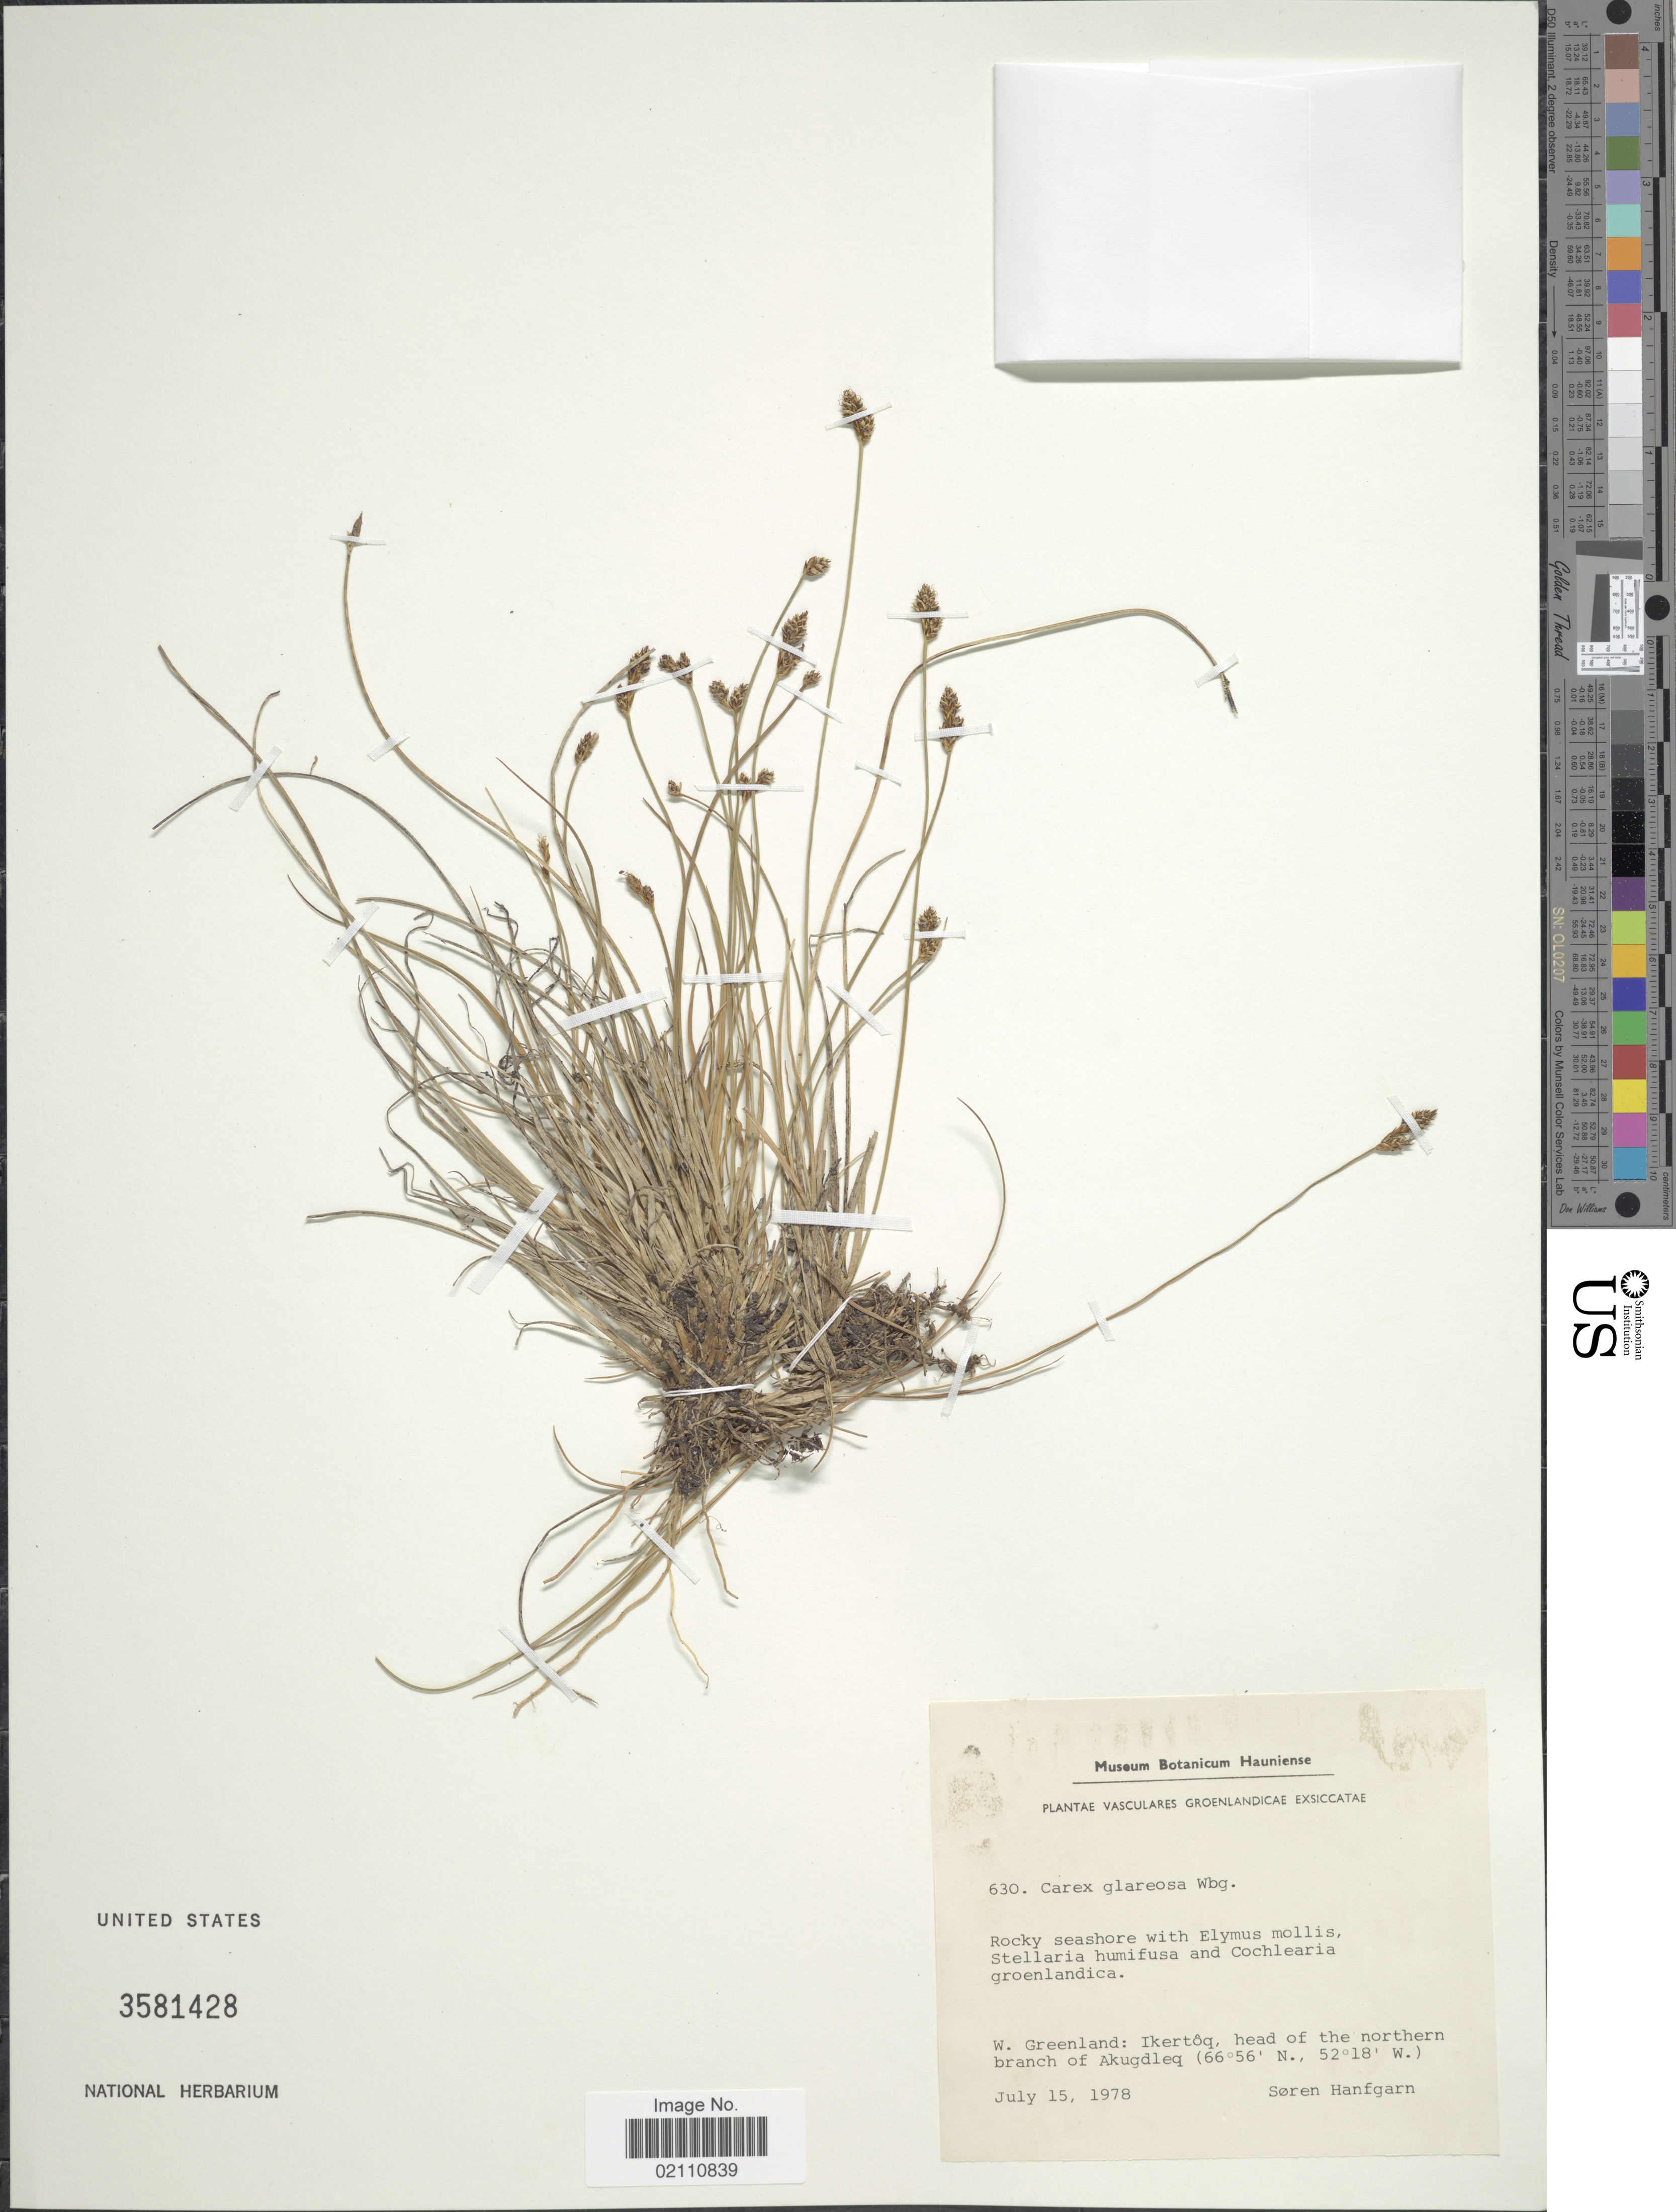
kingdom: Plantae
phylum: Tracheophyta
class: Liliopsida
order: Poales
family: Cyperaceae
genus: Carex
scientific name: Carex glareosa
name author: Schkuhr ex Wahlenb.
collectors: S. Hanfgarn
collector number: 630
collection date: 1978-07-15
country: Greenland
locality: W. Greenland: Ikertoq, head of the northern branch of Akuqdleq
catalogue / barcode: US 3581428